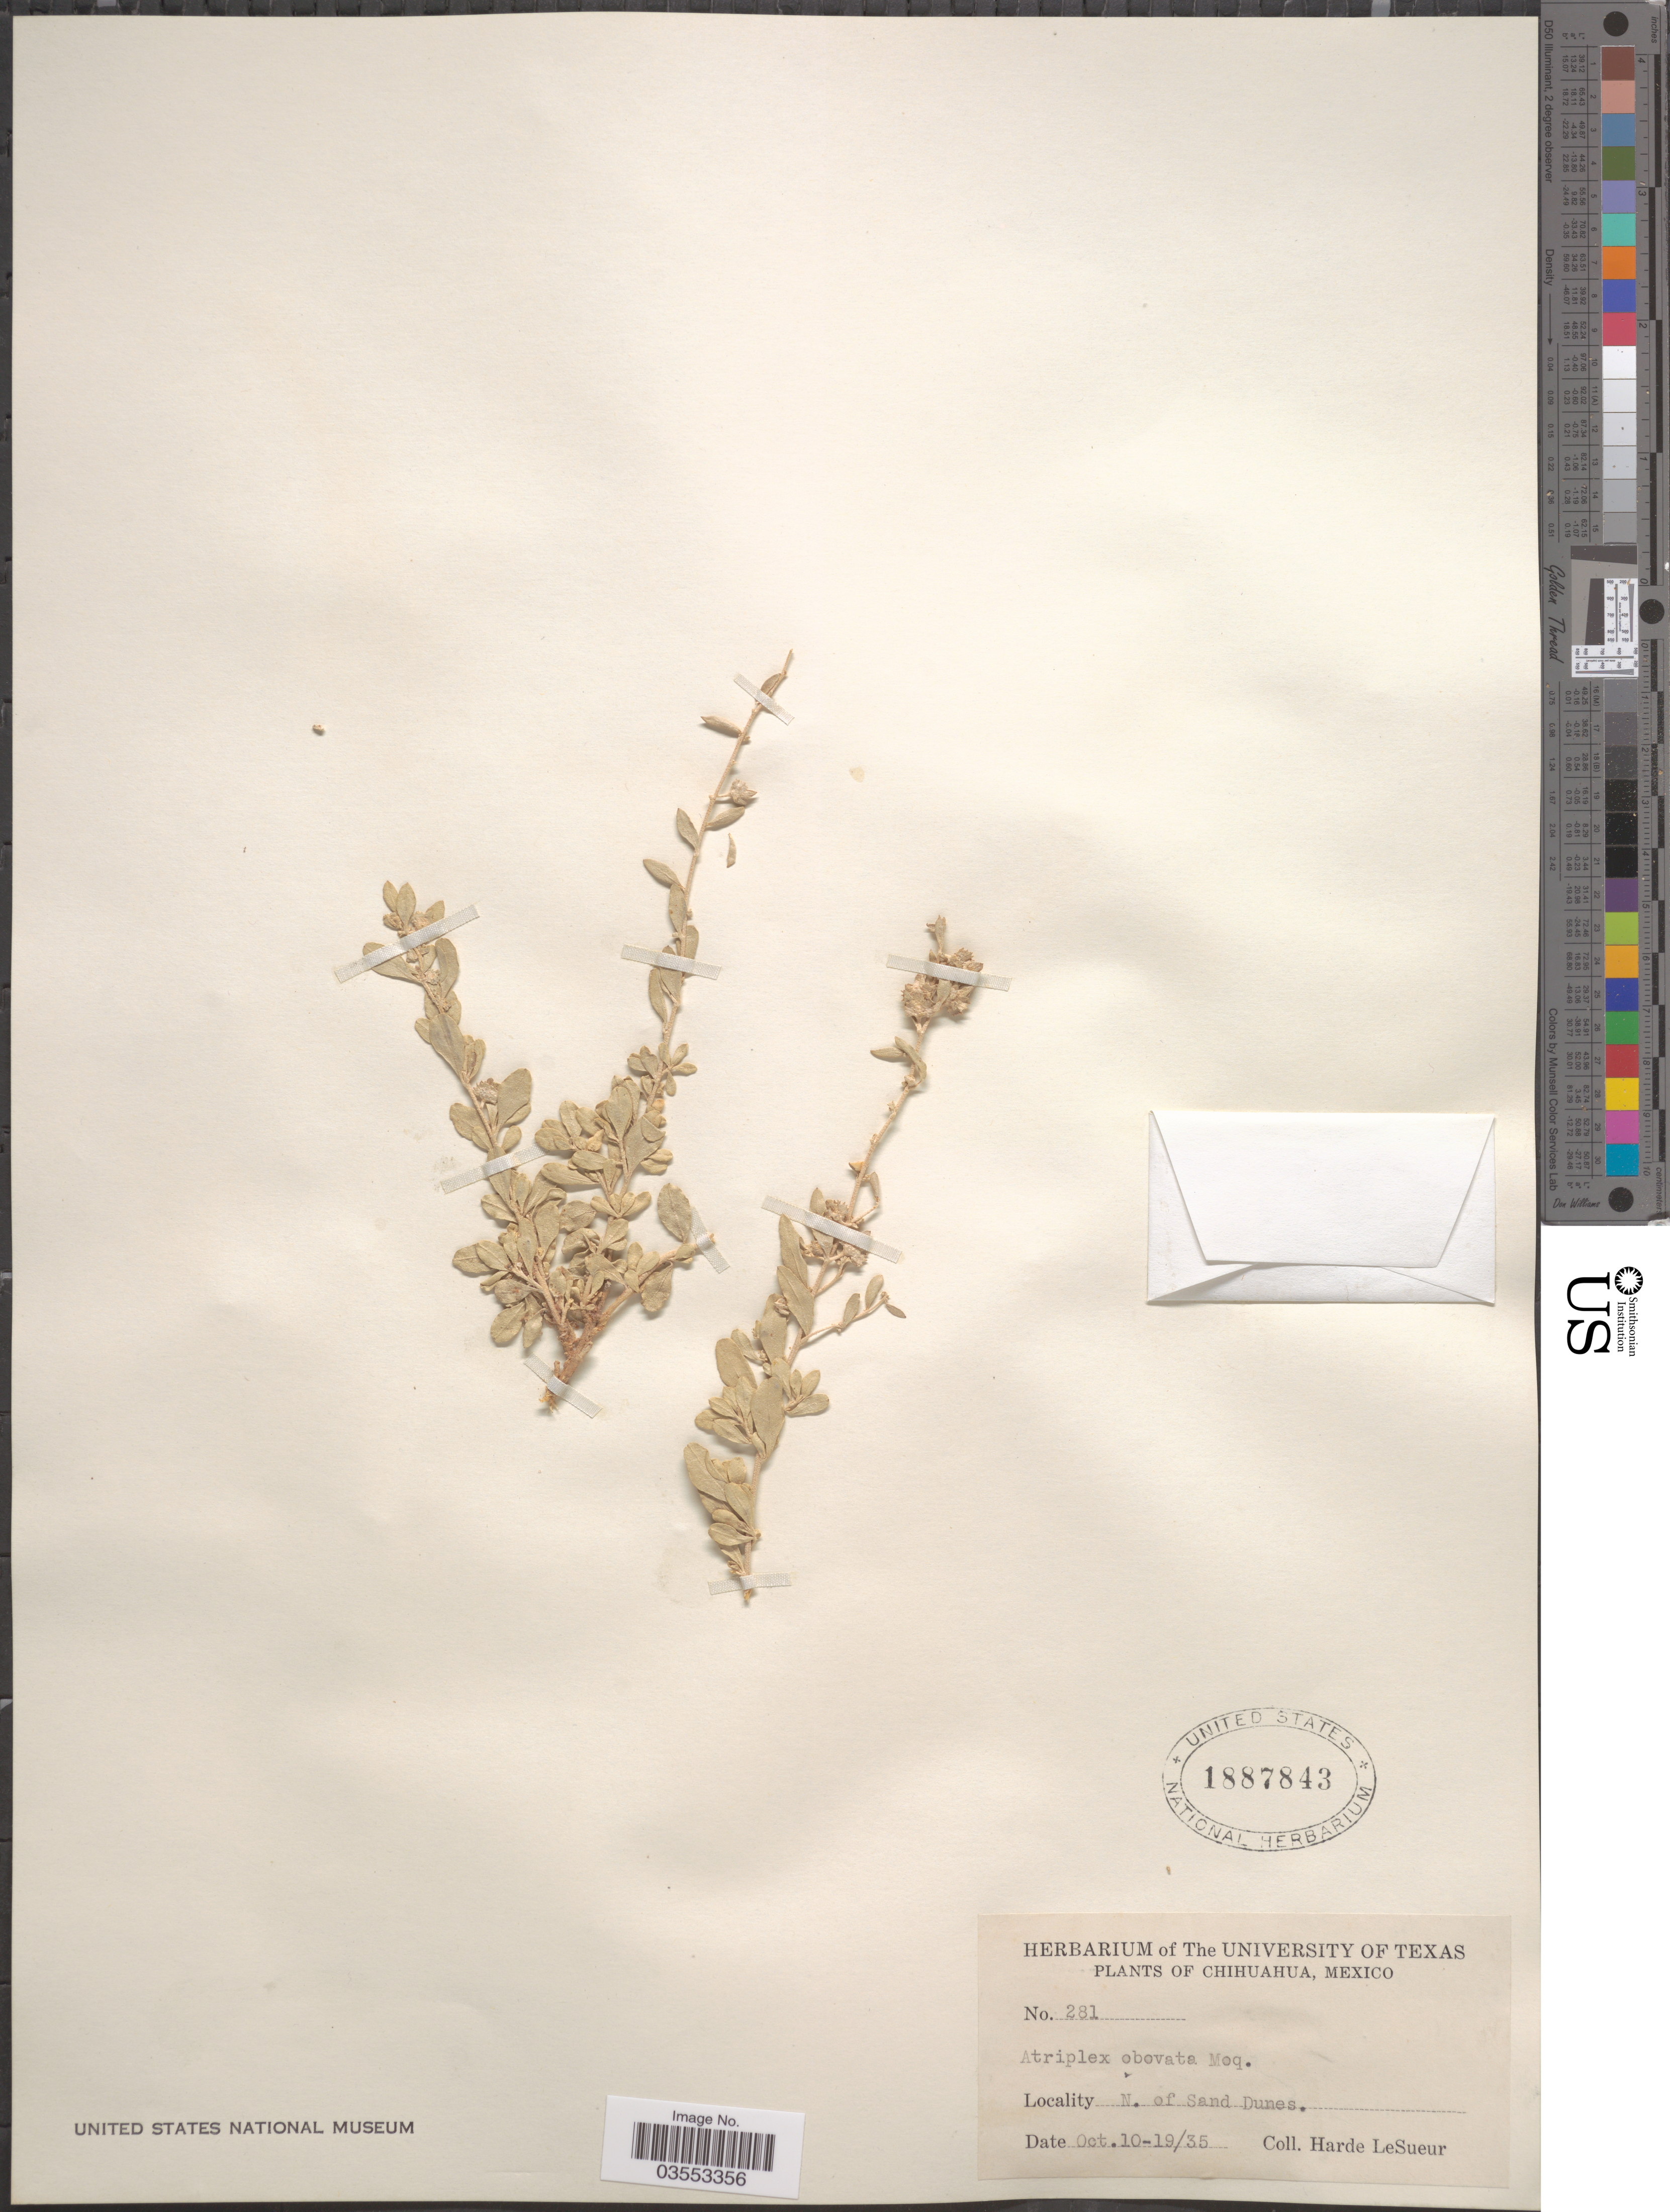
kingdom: Plantae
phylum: Tracheophyta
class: Magnoliopsida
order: Caryophyllales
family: Amaranthaceae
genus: Atriplex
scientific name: Atriplex obovata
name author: Moq.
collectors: H. LeSueur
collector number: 281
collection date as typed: Transcribed d/m/y: 10/10/35 to 19/10/35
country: Mexico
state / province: Chihuahua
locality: N. of Sand Dunes.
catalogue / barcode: US 1887843